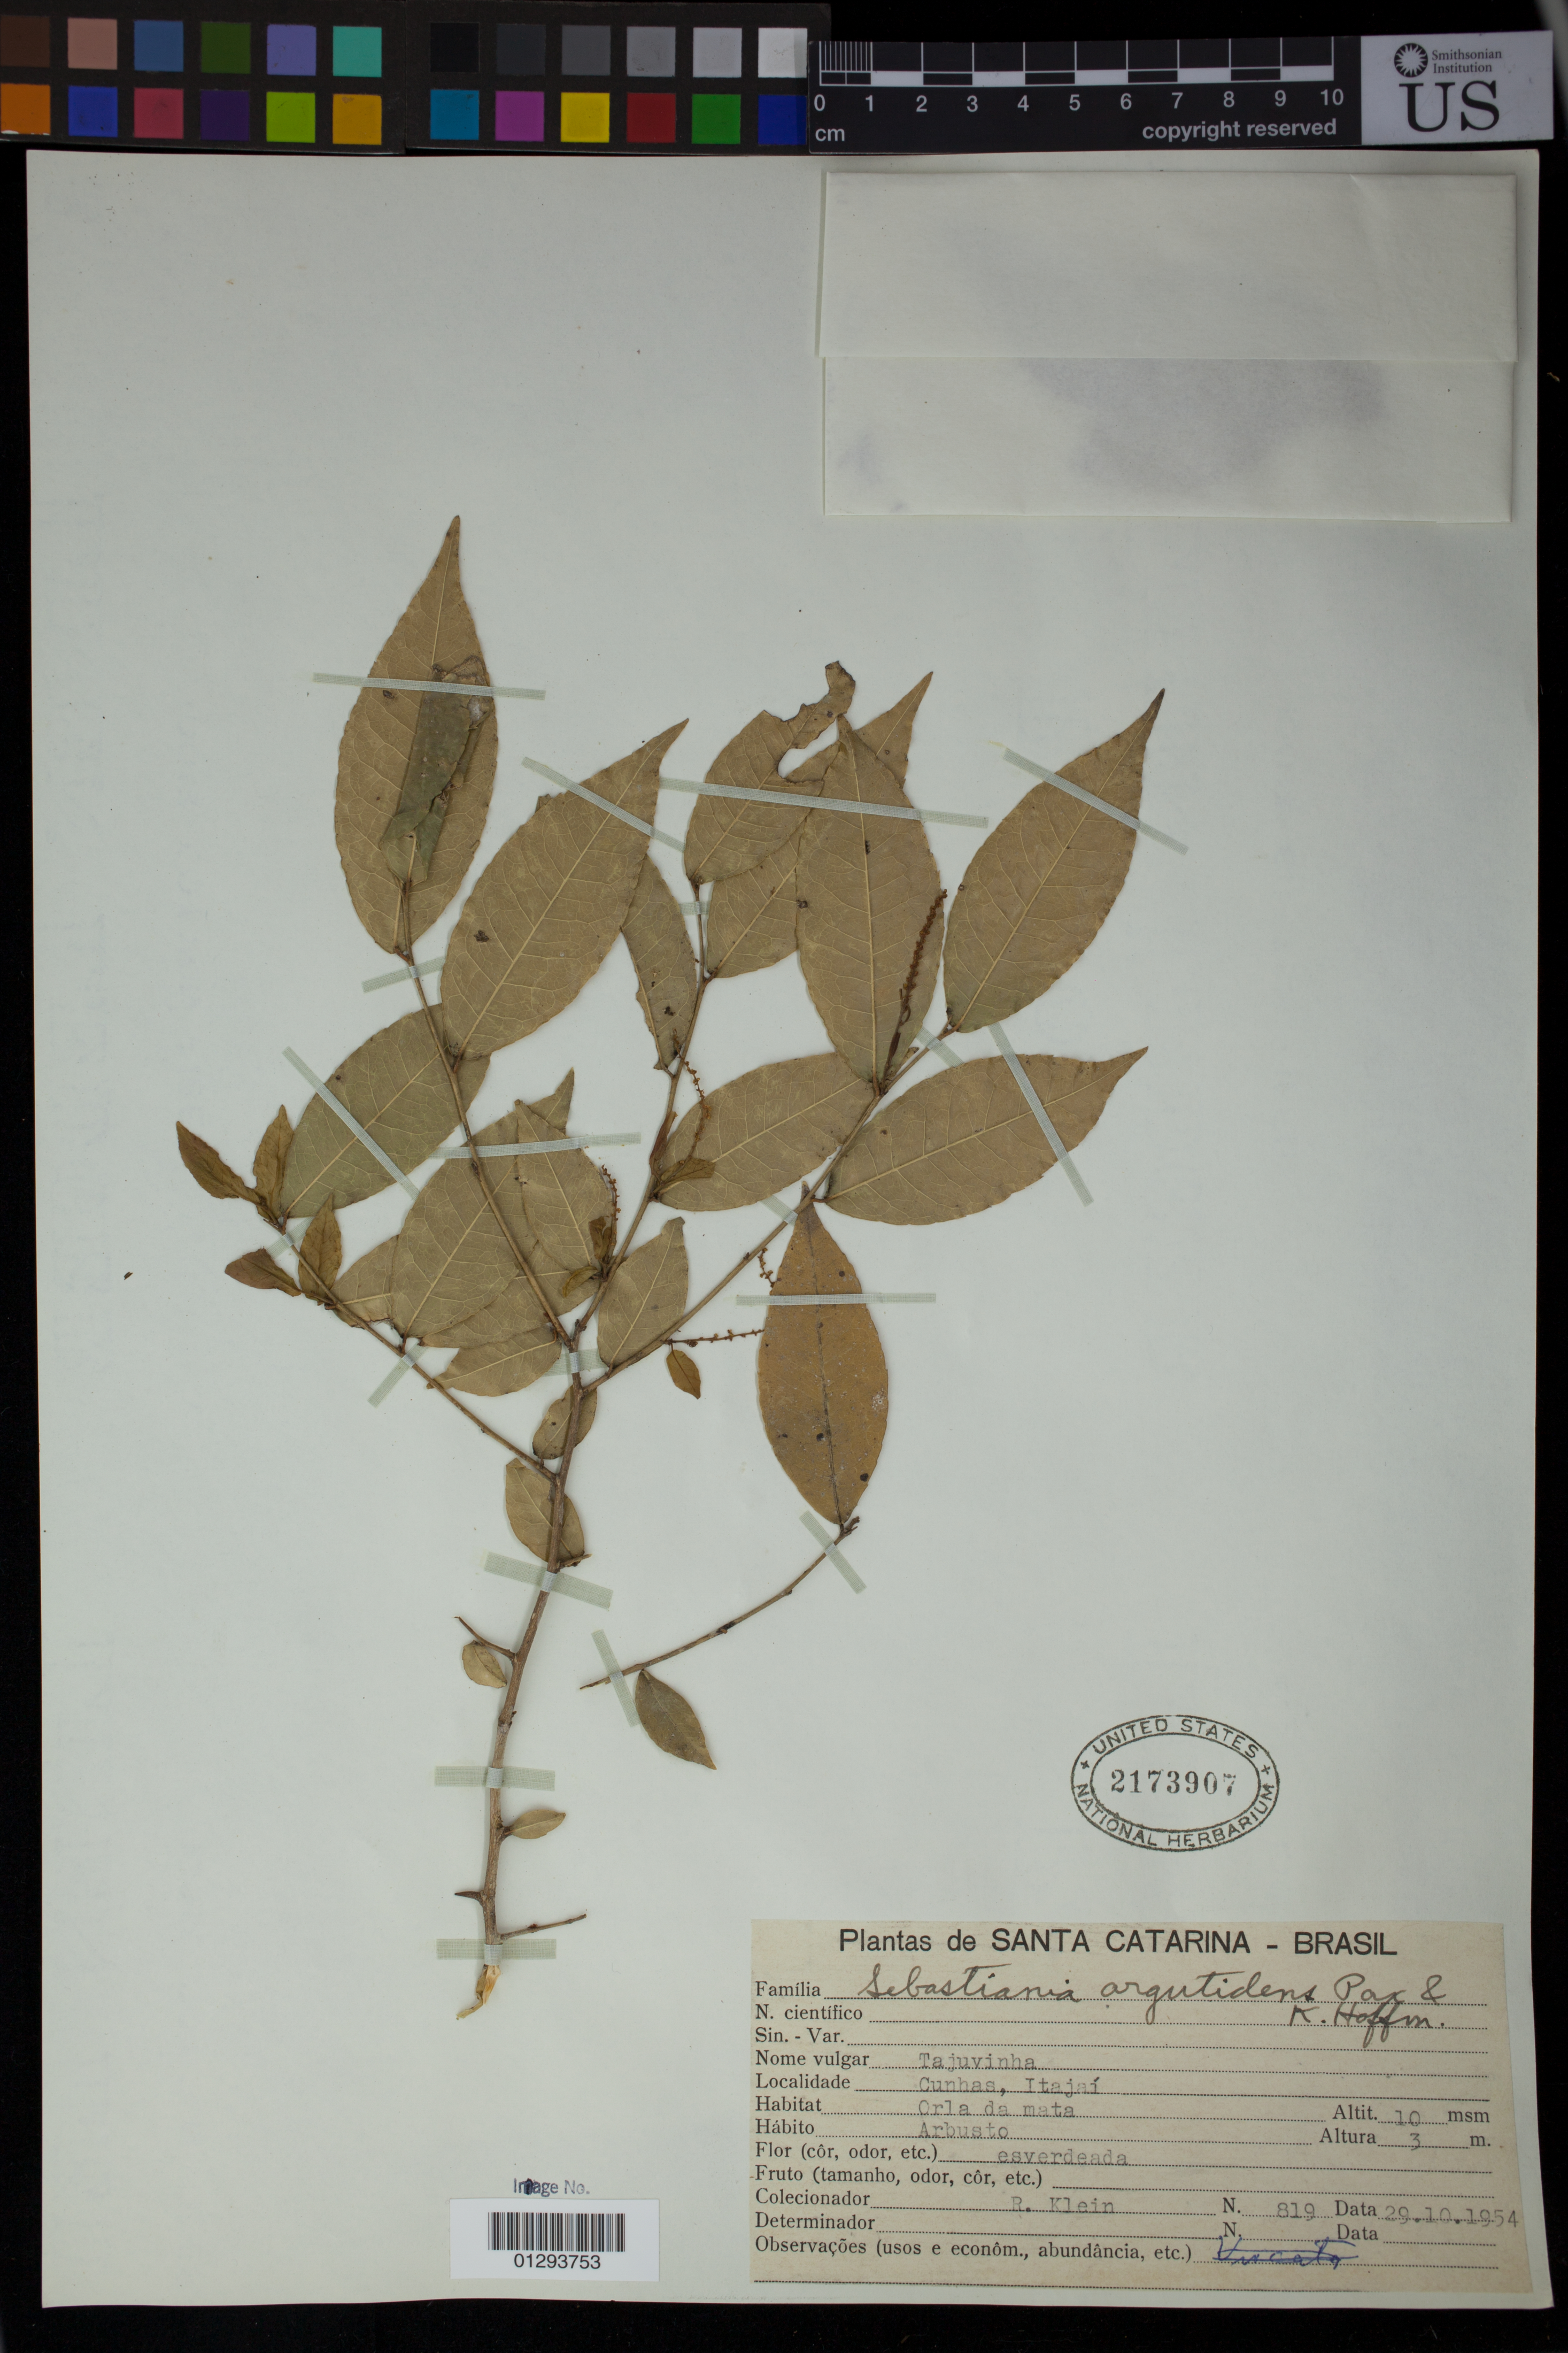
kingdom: Plantae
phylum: Tracheophyta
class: Magnoliopsida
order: Malpighiales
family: Euphorbiaceae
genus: Sebastiania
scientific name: Sebastiania argutidens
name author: Pax & K. Hoffm.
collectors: R. M. Klein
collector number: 819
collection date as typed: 29 Oct 1954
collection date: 1954-10-29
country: Brazil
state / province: Santa Catarina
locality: Cunhas, Itajai.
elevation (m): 10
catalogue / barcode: US 2173907